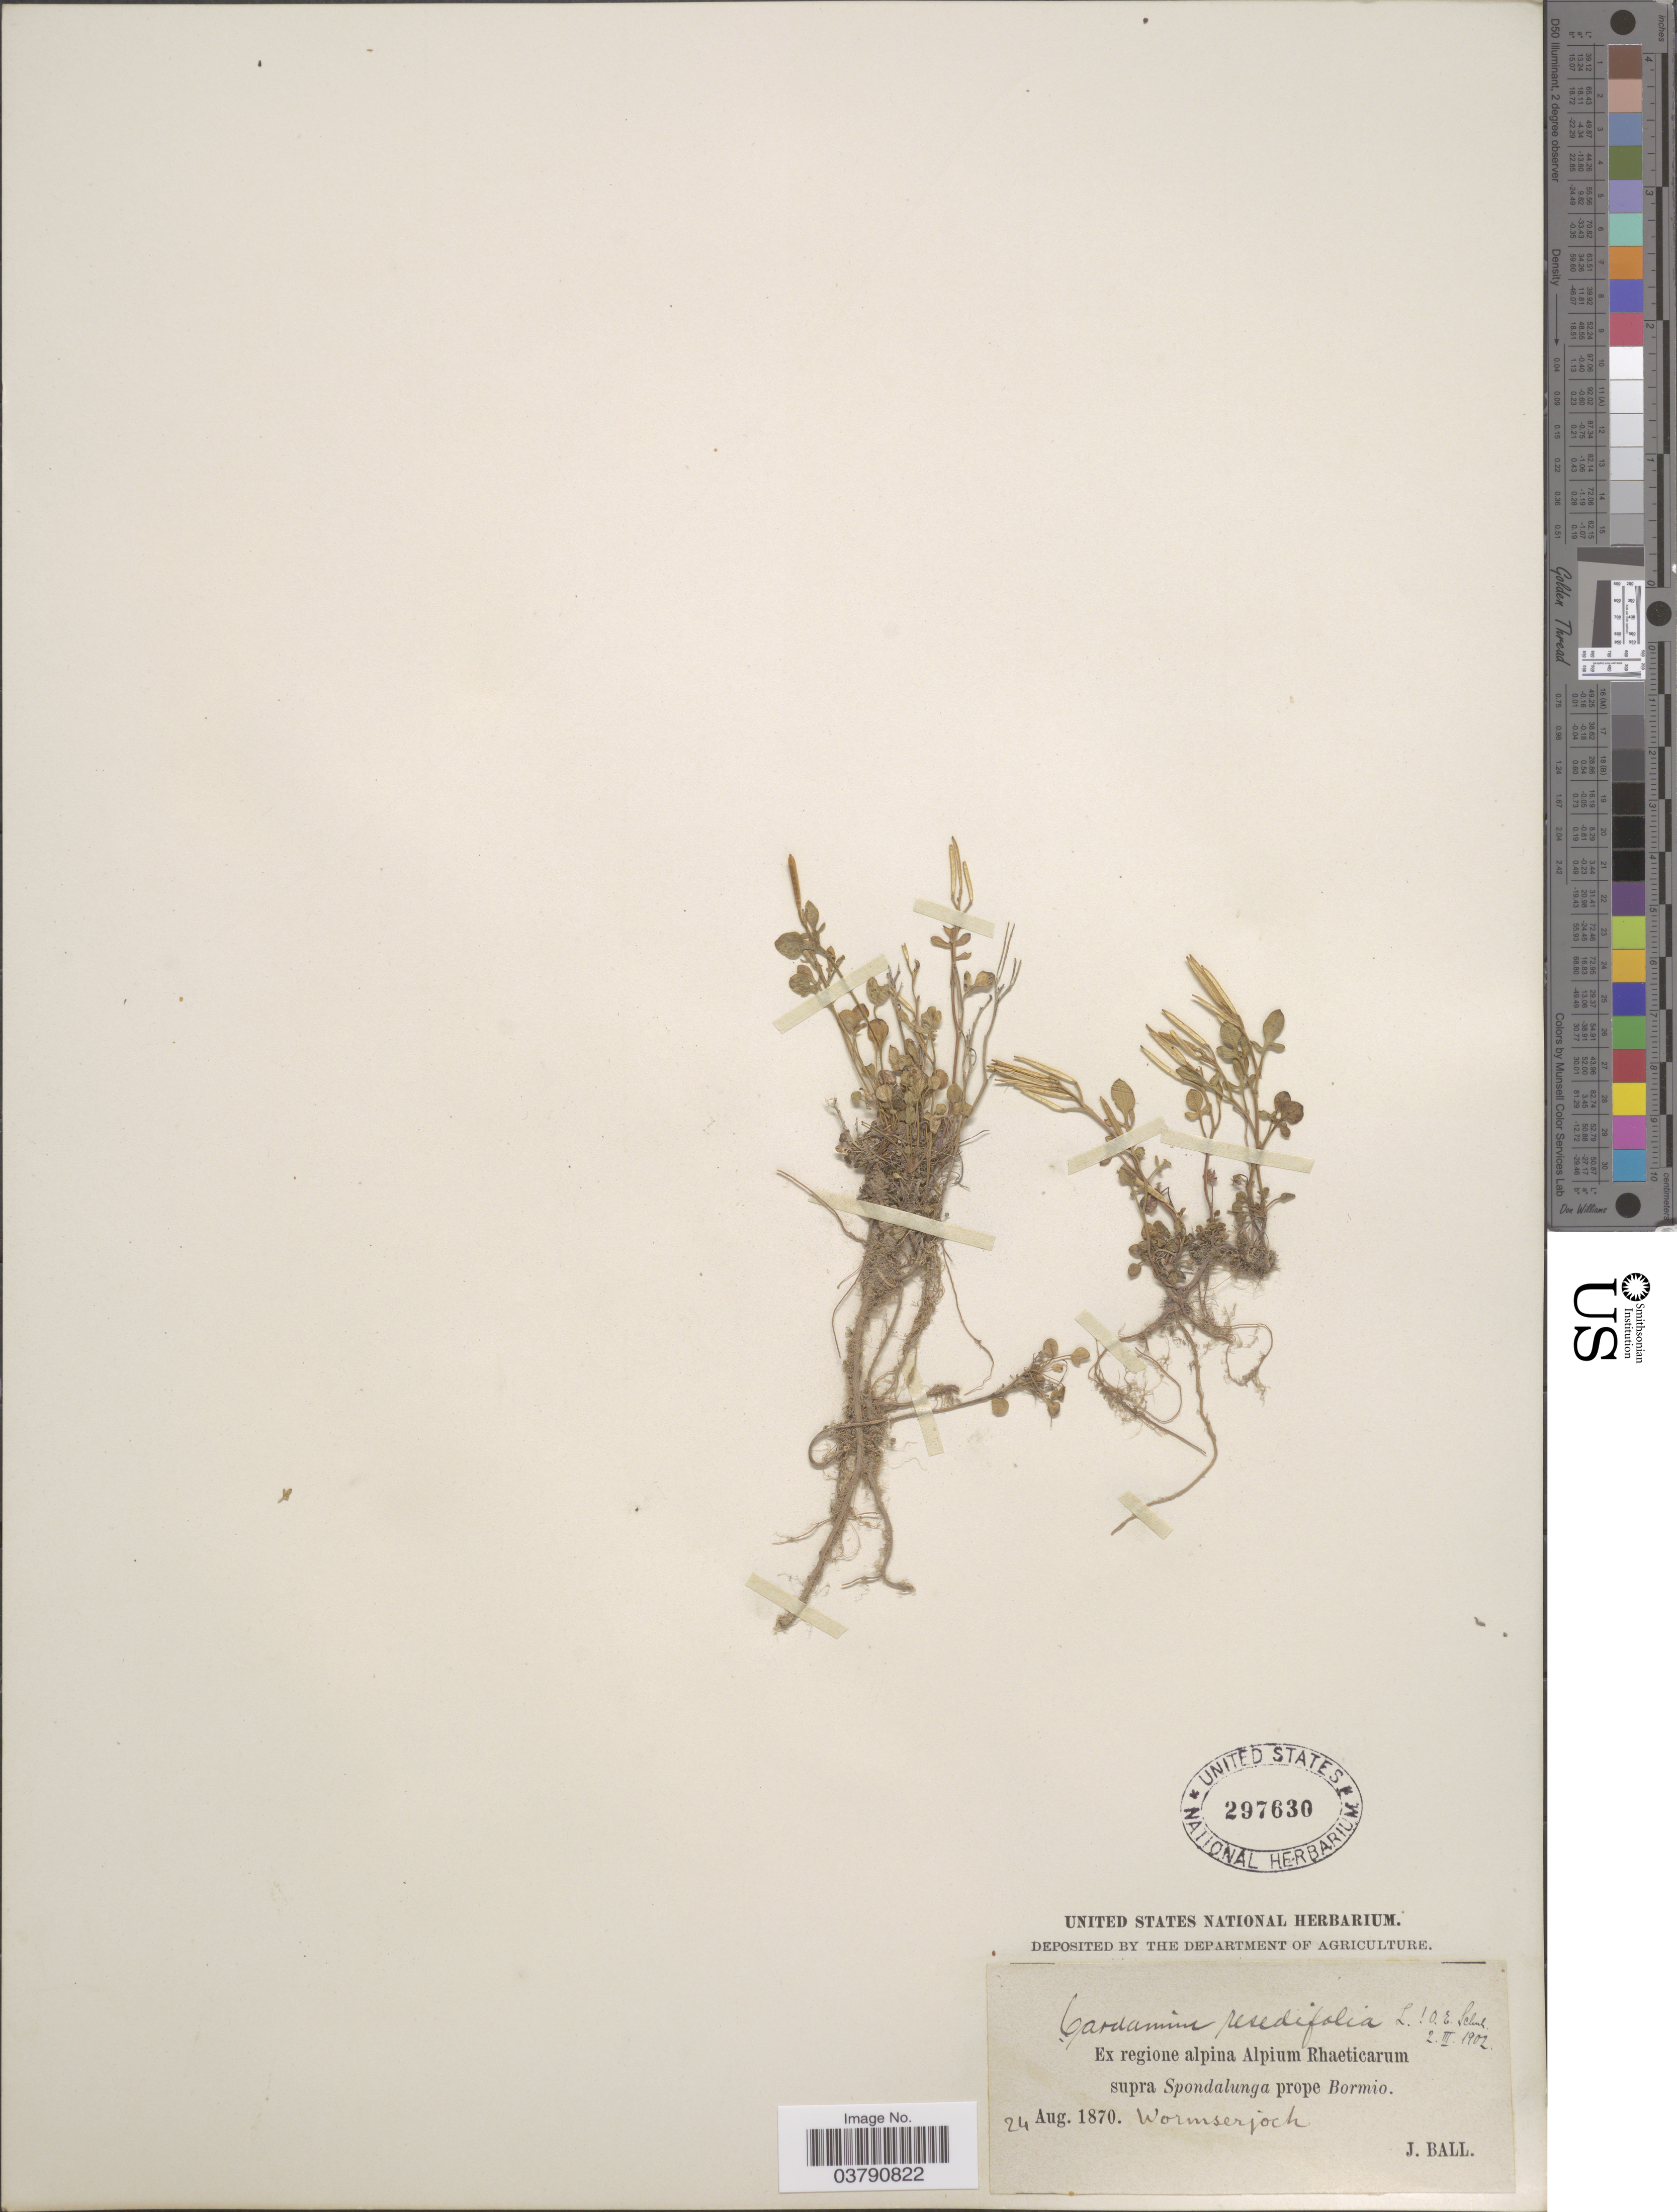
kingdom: Plantae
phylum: Tracheophyta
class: Magnoliopsida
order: Brassicales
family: Brassicaceae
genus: Cardamine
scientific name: Cardamine resedifolia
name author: L.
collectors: J. Ball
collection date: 1870-08-24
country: Italy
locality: Ex regione alpina Alpium Rhaeticarum supra Spondalunga prope Bormio. Wormserjoch.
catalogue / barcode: US 297630